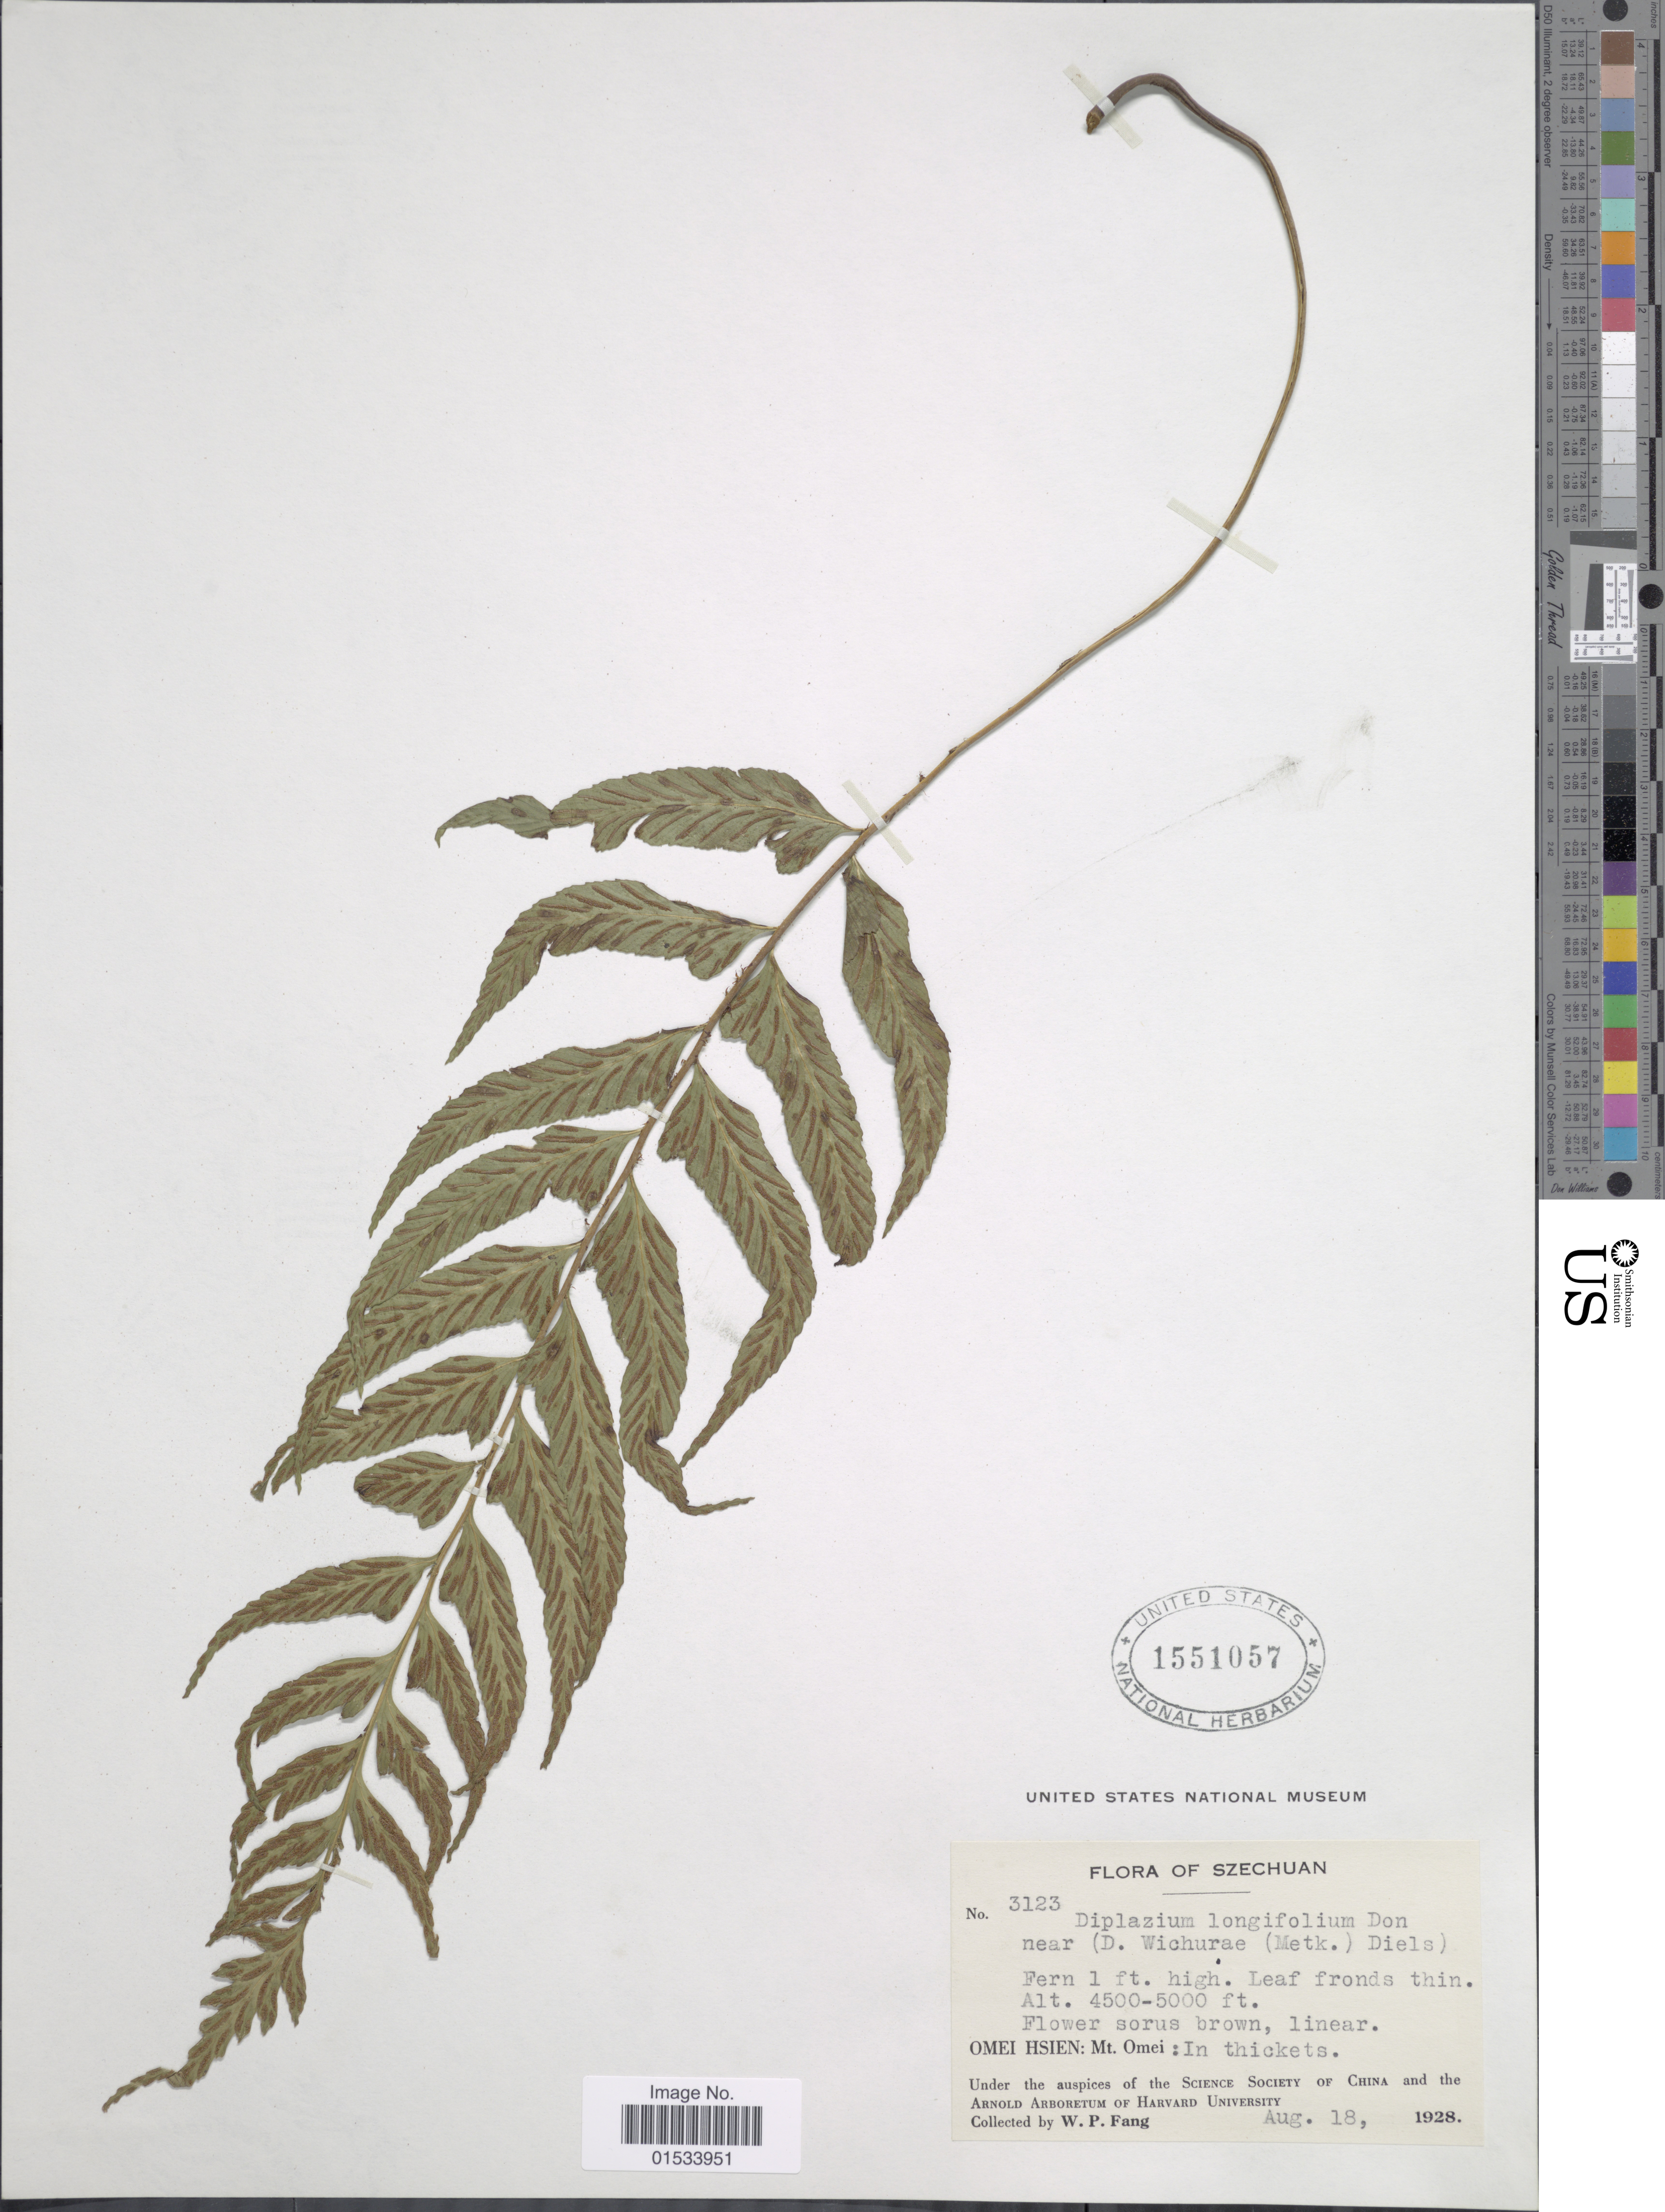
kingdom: Plantae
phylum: Tracheophyta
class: Polypodiopsida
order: Polypodiales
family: Athyriaceae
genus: Diplazium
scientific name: Diplazium lobulosum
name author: Wall. ex Mett.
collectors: W. P. Fang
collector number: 3123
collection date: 1928-08-18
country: China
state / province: Sichuan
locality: Szechuan, Omei Hsien: Mt. Omei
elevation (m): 1372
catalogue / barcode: US 1551057